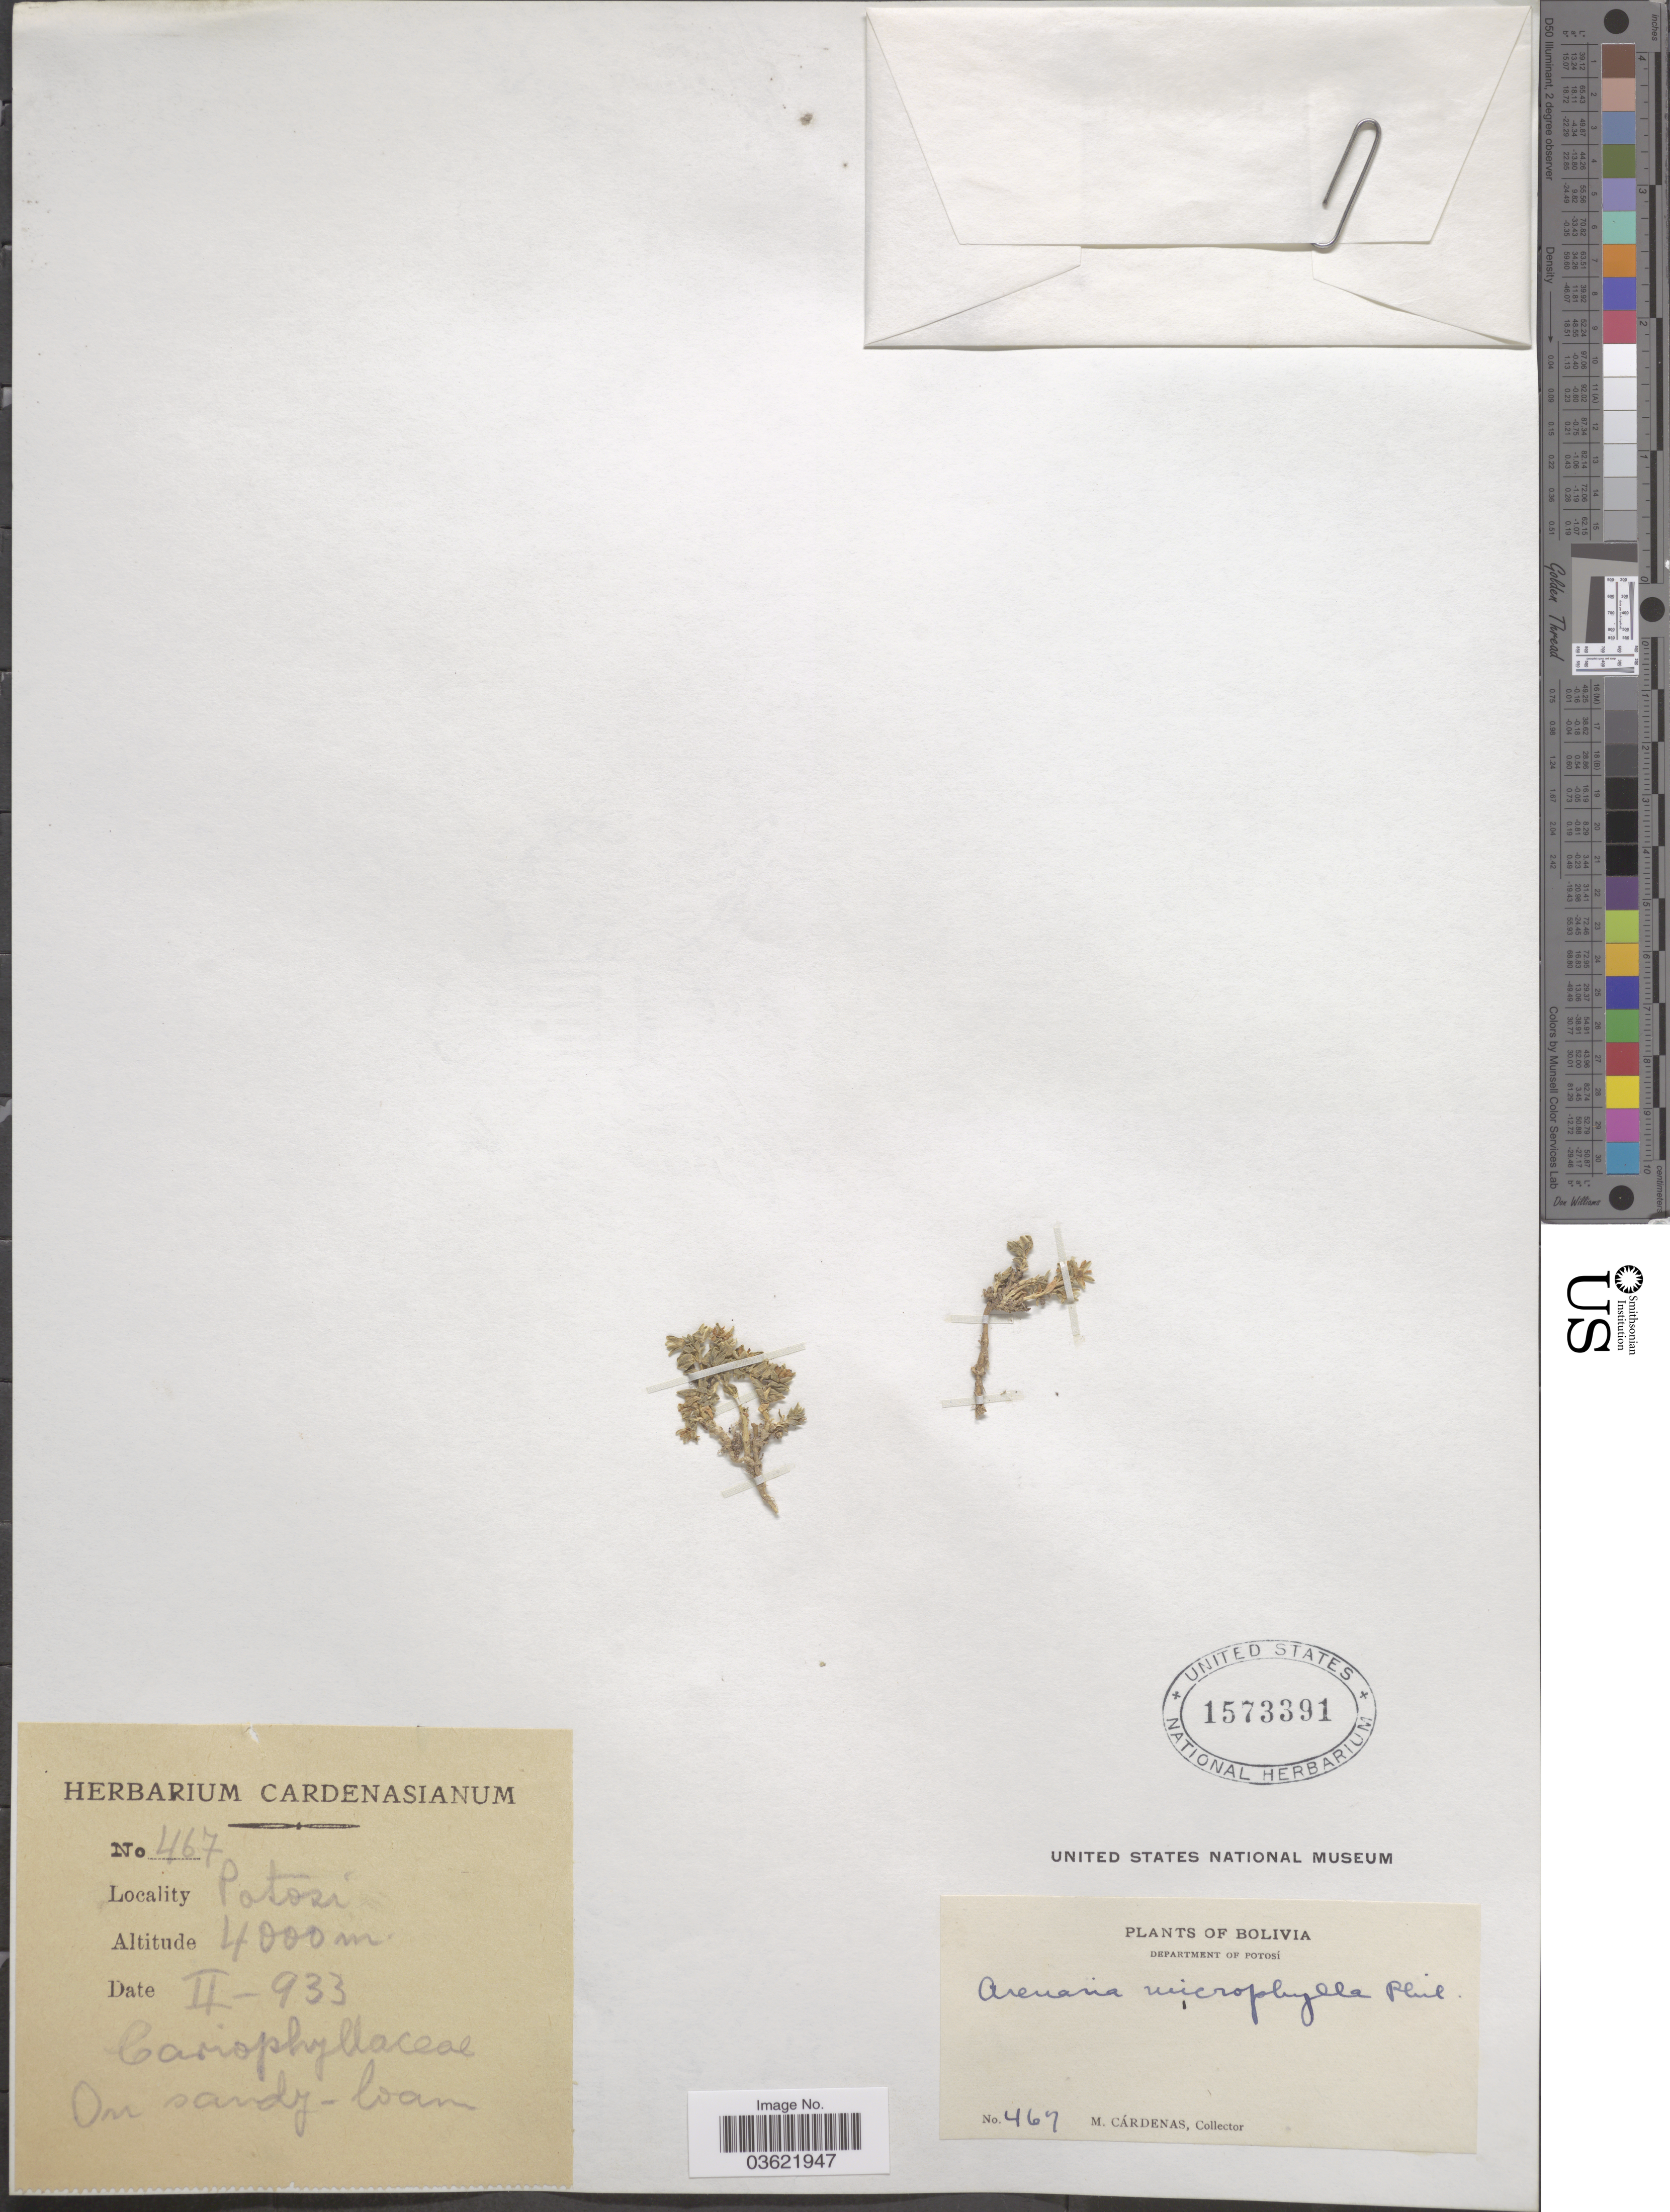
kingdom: Plantae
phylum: Tracheophyta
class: Magnoliopsida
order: Caryophyllales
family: Caryophyllaceae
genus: Arenaria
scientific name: Arenaria microphylla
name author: Phil.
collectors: M. Cárdenas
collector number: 467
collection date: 1933-02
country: Bolivia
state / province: Potosi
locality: Department of Potosi.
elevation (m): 4000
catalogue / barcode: US 1573391